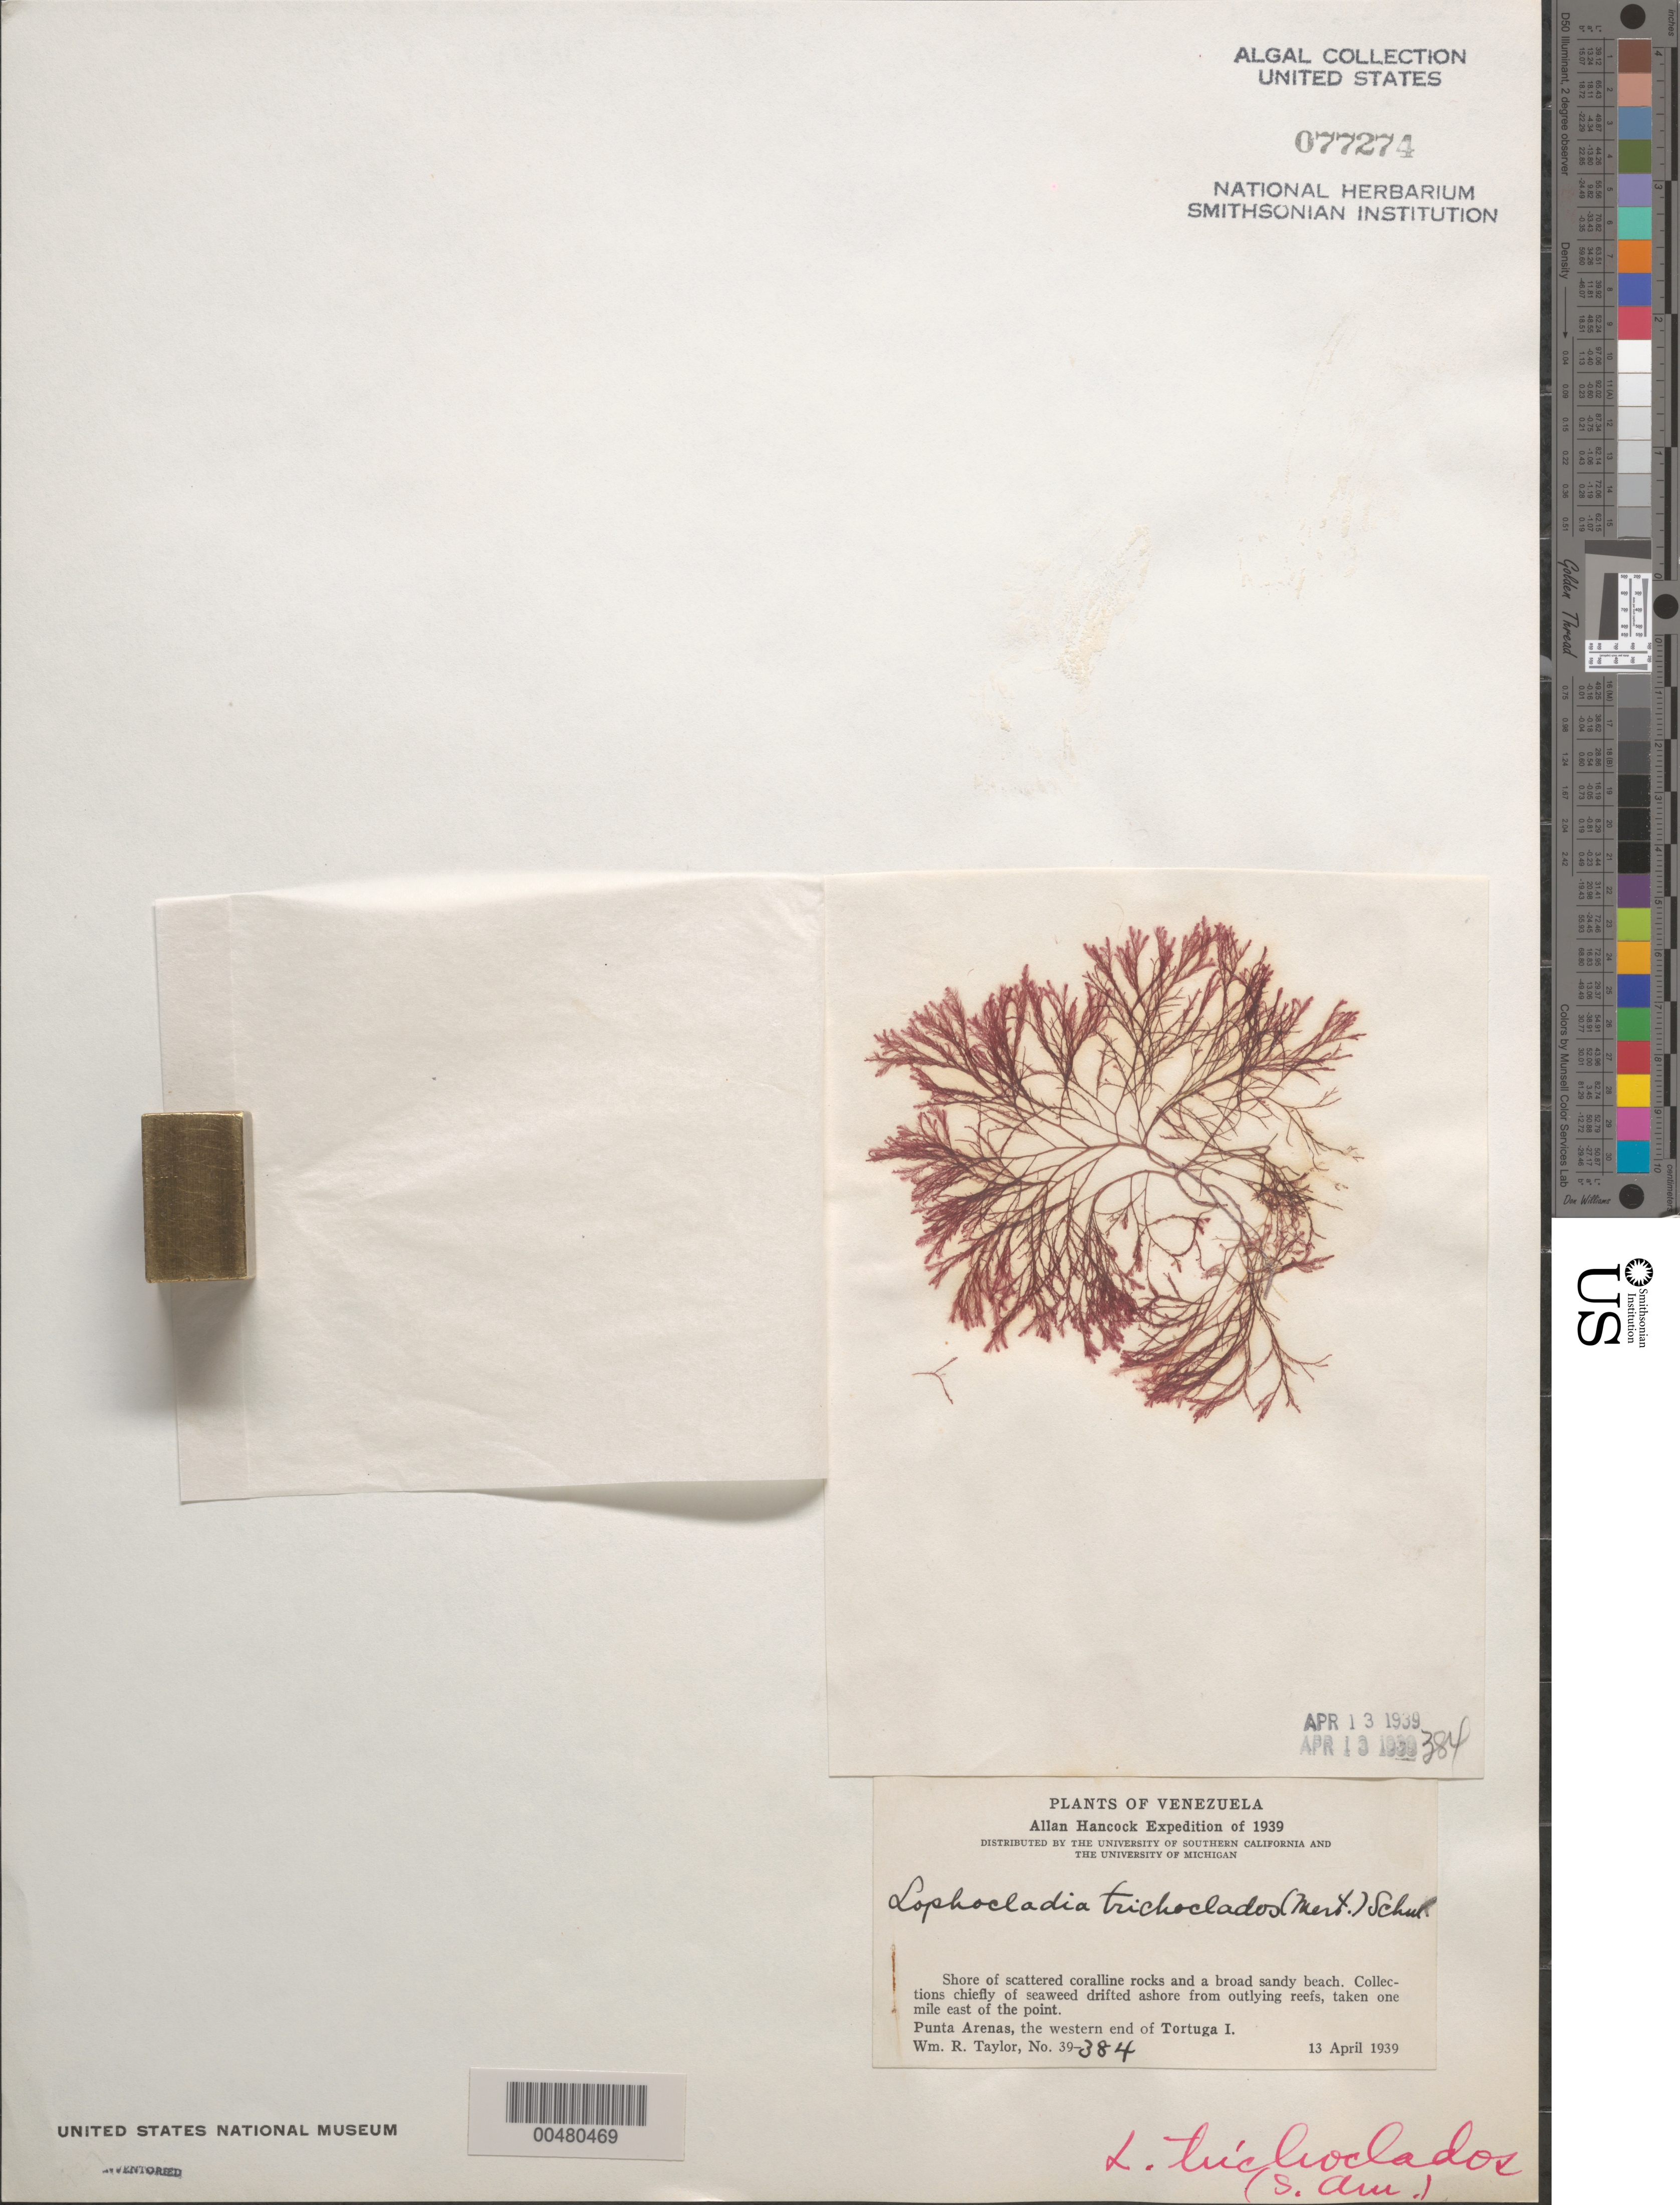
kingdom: Plantae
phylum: Rhodophyta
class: Florideophyceae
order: Ceramiales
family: Rhodomelaceae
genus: Lophocladia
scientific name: Lophocladia trichoclados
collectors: W. R. Taylor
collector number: WRT 39-384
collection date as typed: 13 Apr 1939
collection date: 1939-04-13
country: Venezuela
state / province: Dependencias Federales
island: Isla La Tortuga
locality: Punta Arenas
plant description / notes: Allan Hancock Expedition of 1939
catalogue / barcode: US 77274